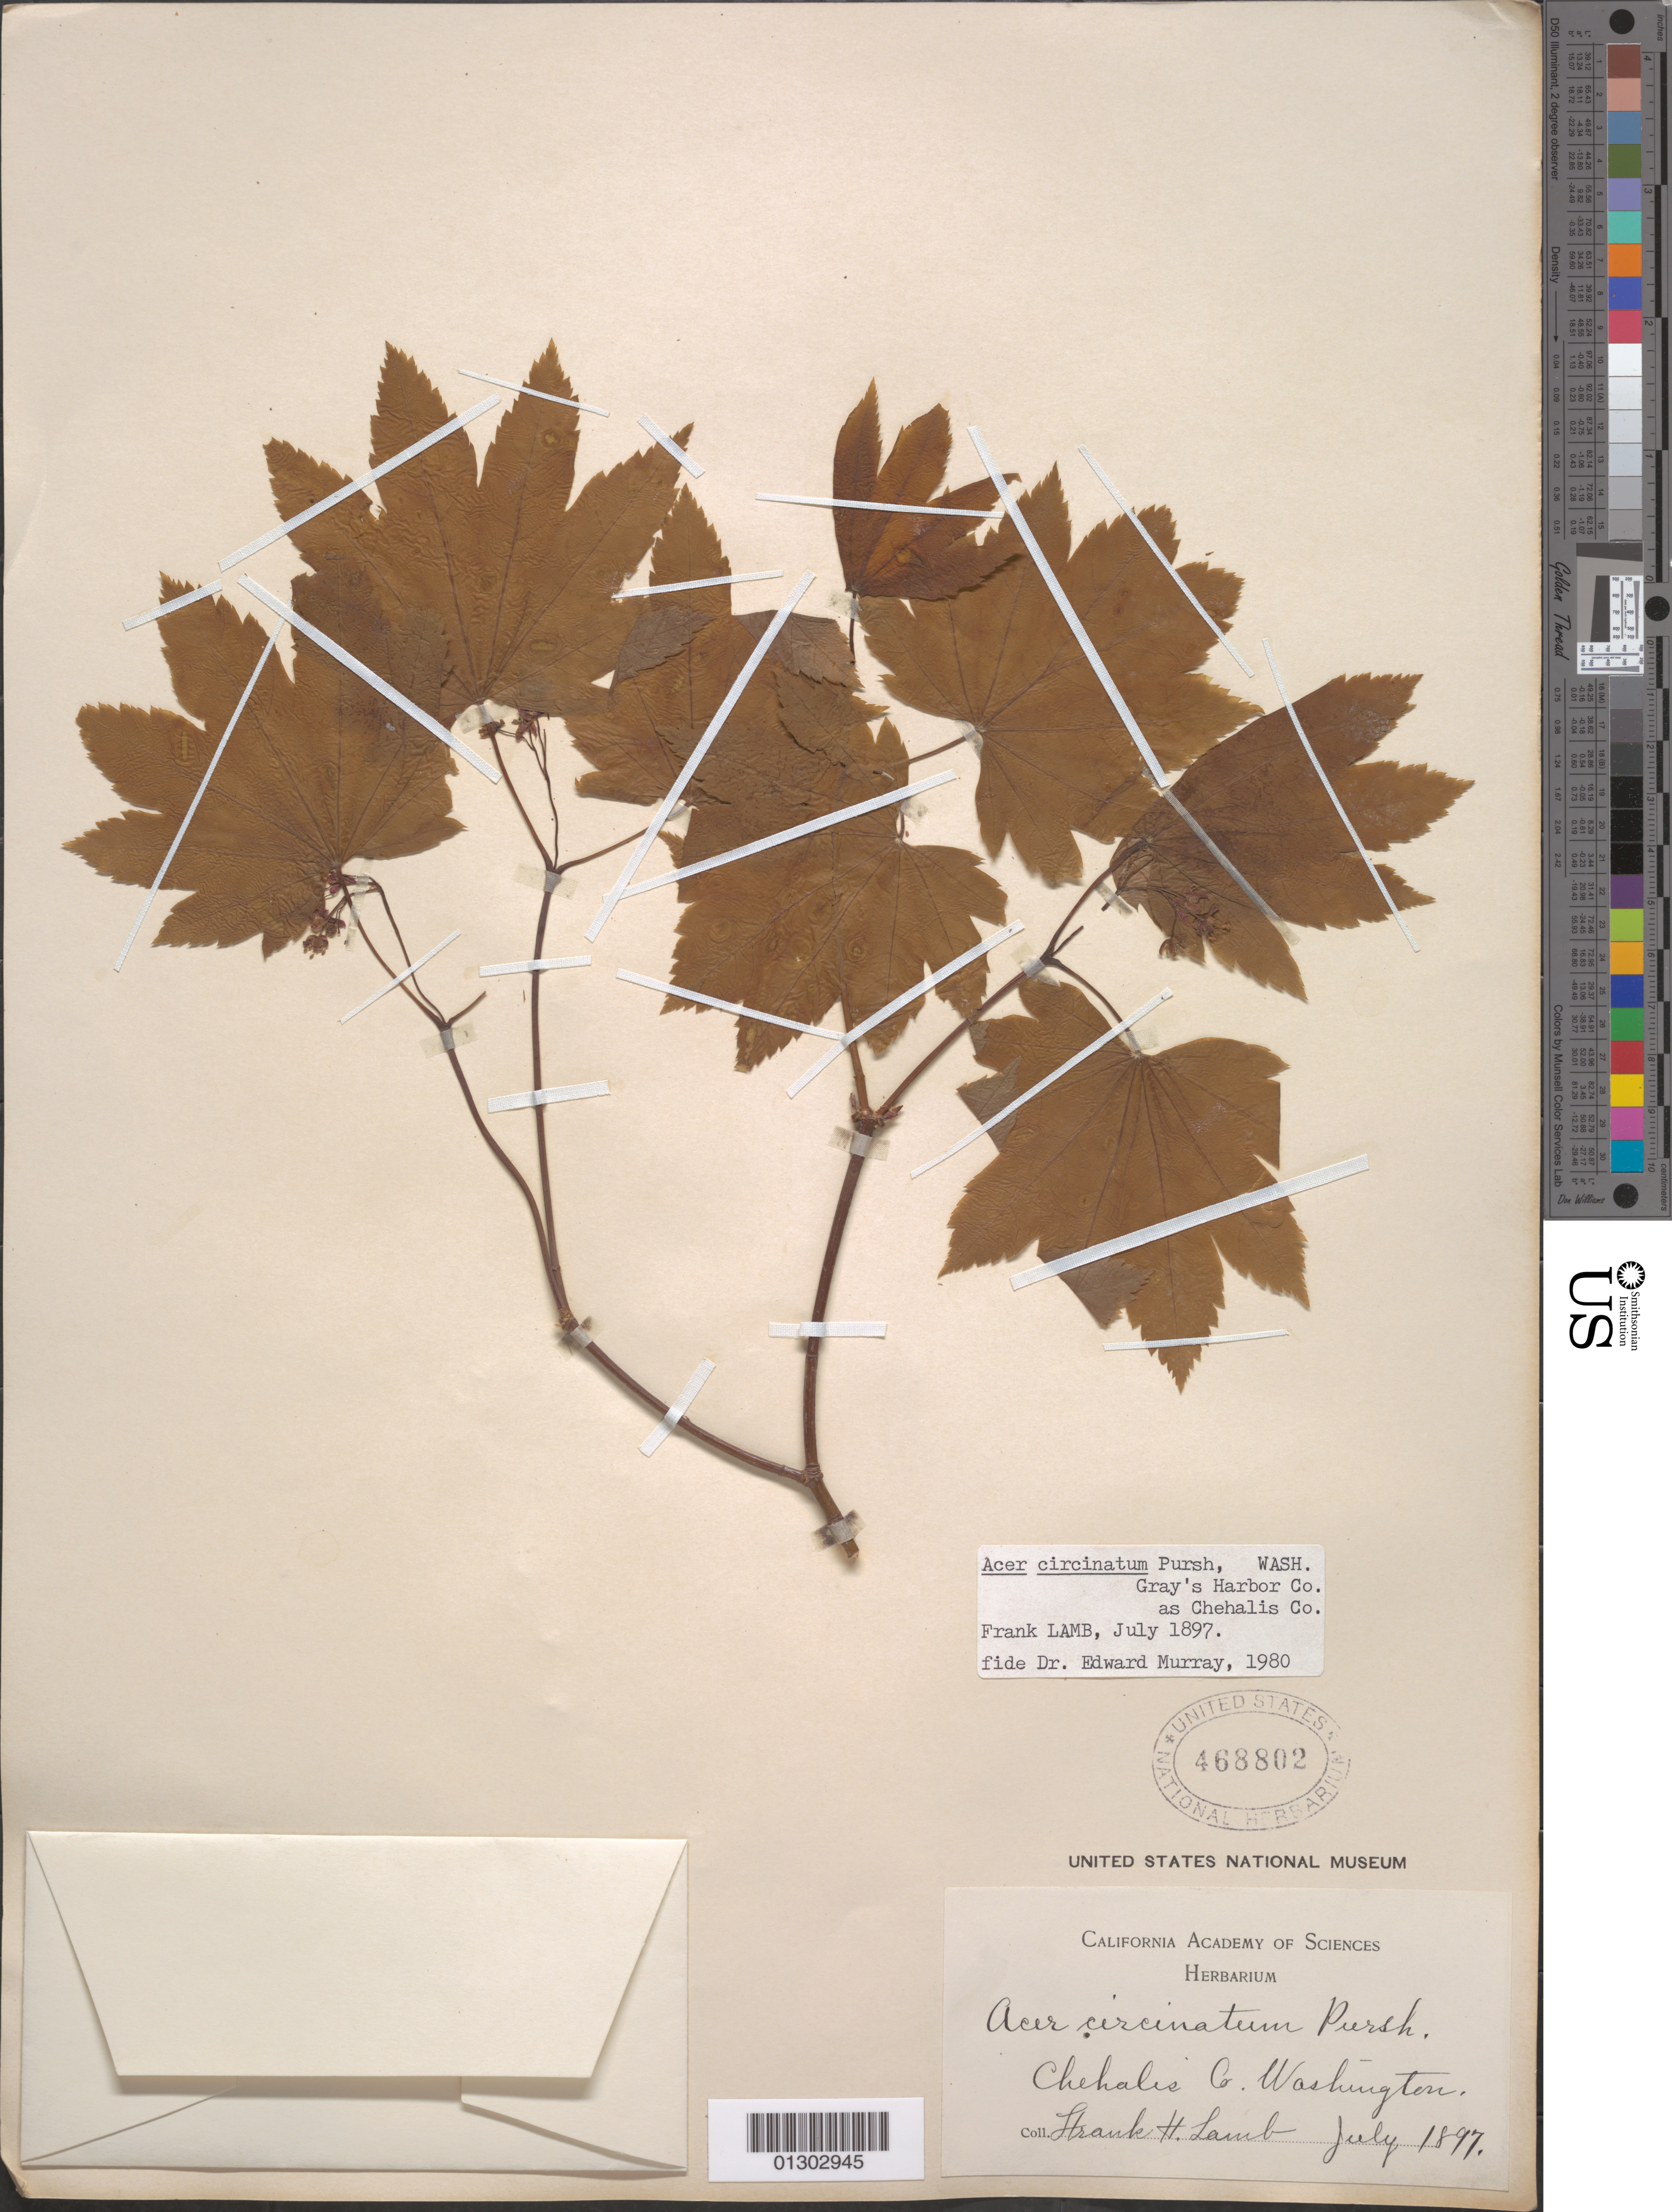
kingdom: Plantae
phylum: Tracheophyta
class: Magnoliopsida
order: Sapindales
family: Sapindaceae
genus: Acer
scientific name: Acer circinatum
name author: Pursh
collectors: F. H. Lamb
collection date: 1897-07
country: United States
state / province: Washington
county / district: Grays Harbor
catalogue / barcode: US 468802